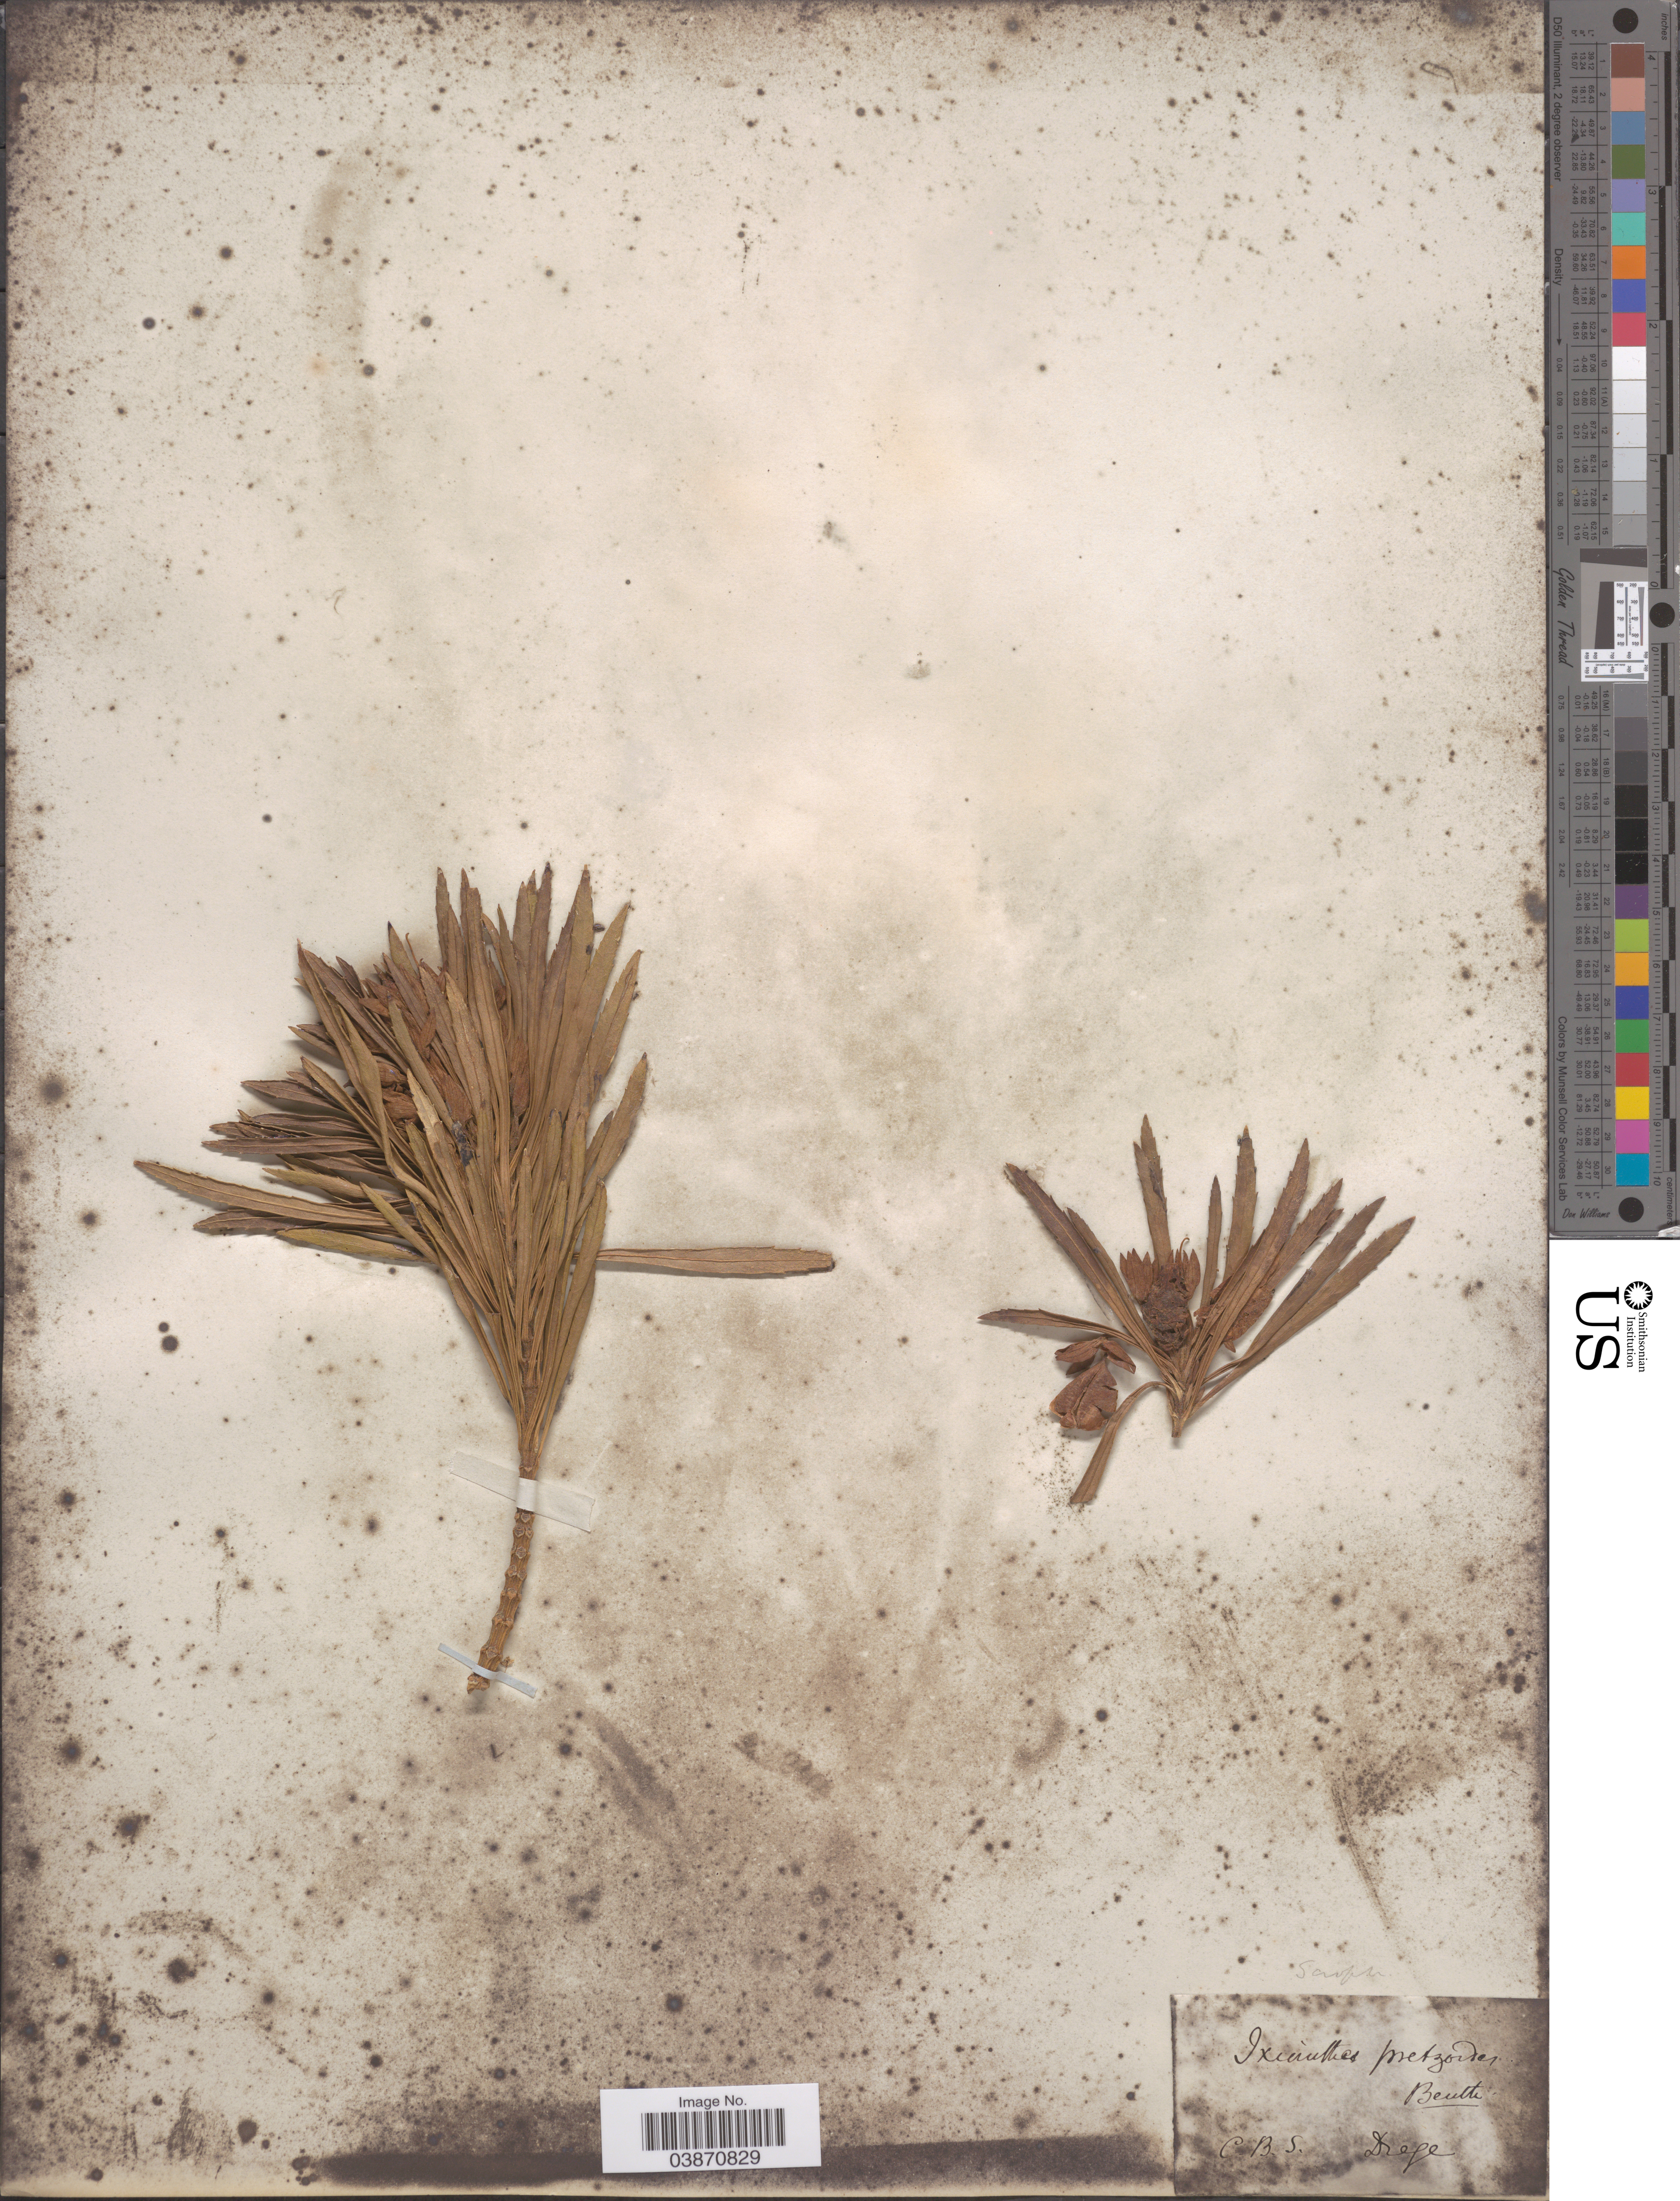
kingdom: Plantae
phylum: Tracheophyta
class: Magnoliopsida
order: Lamiales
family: Stilbaceae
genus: Ixianthes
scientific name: Ixianthes retzioides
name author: Benth.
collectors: C. B. S.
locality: Drefe. [interpreted]